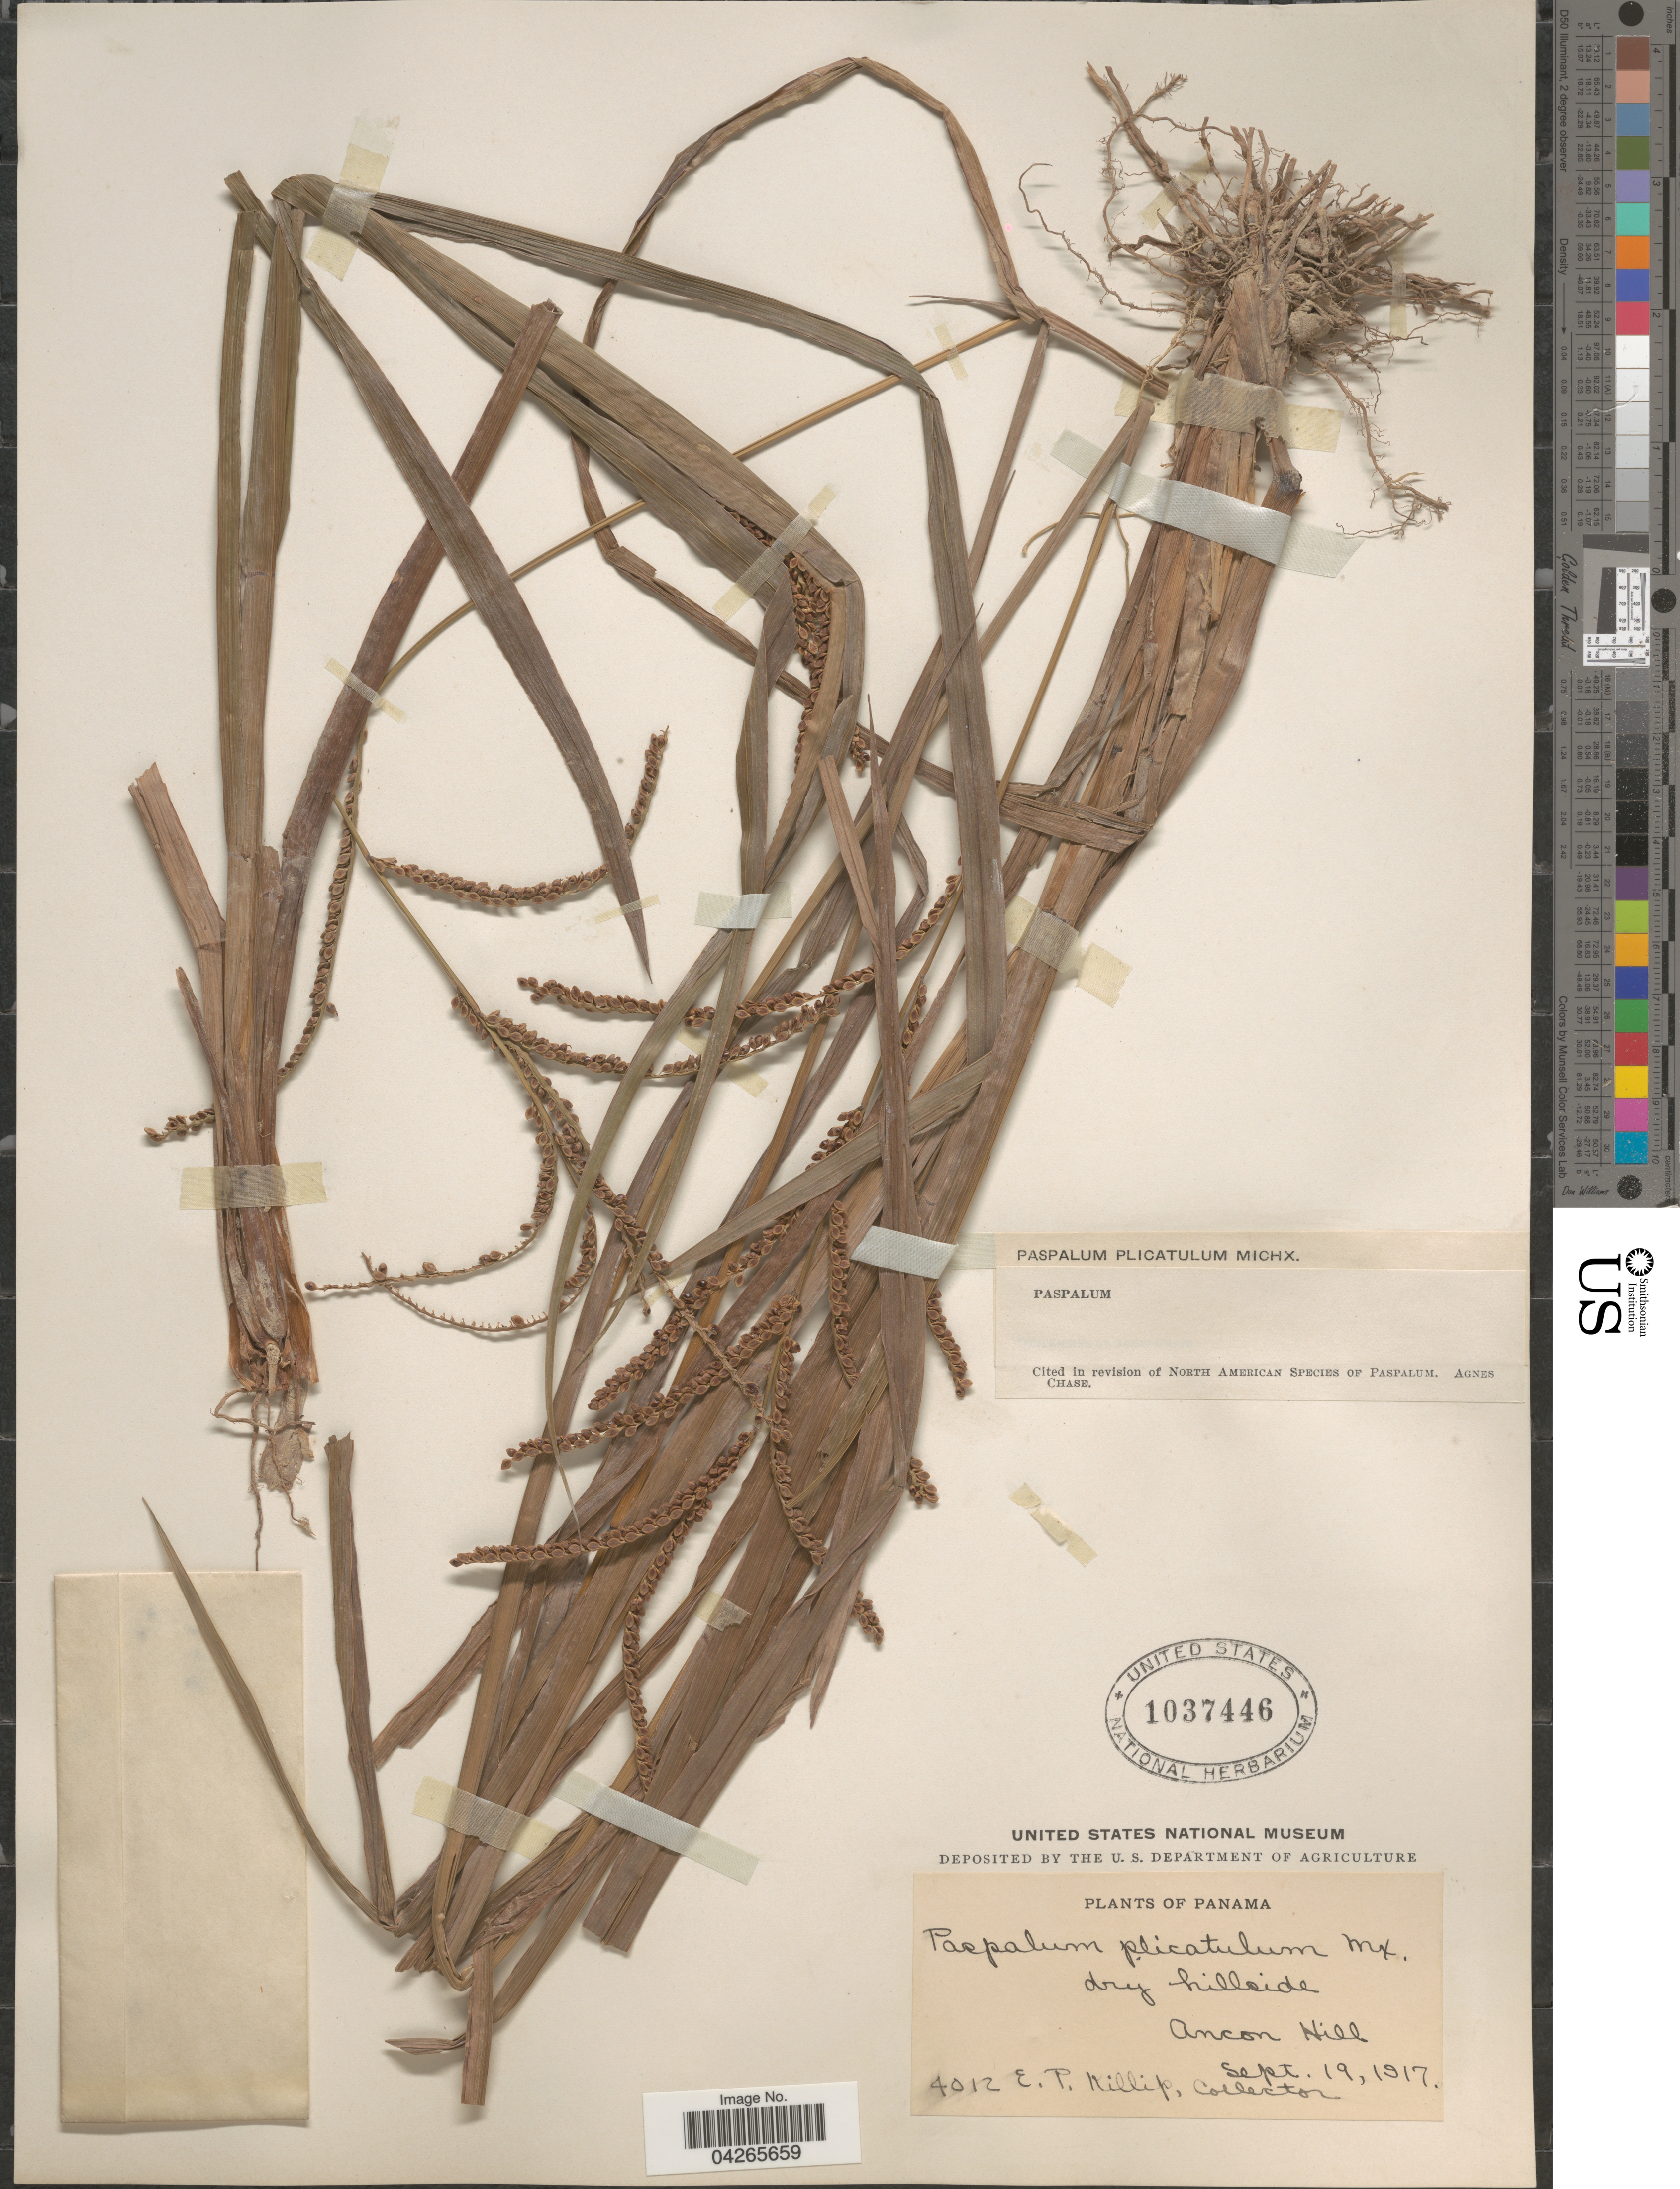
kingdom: Plantae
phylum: Tracheophyta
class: Liliopsida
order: Poales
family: Poaceae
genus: Paspalum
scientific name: Paspalum plicatulum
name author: Michx.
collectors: E. P. Killip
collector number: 4012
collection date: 1917-09-19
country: Panama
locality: Dry hillside. Ancon Hill.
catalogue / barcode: US 1037446